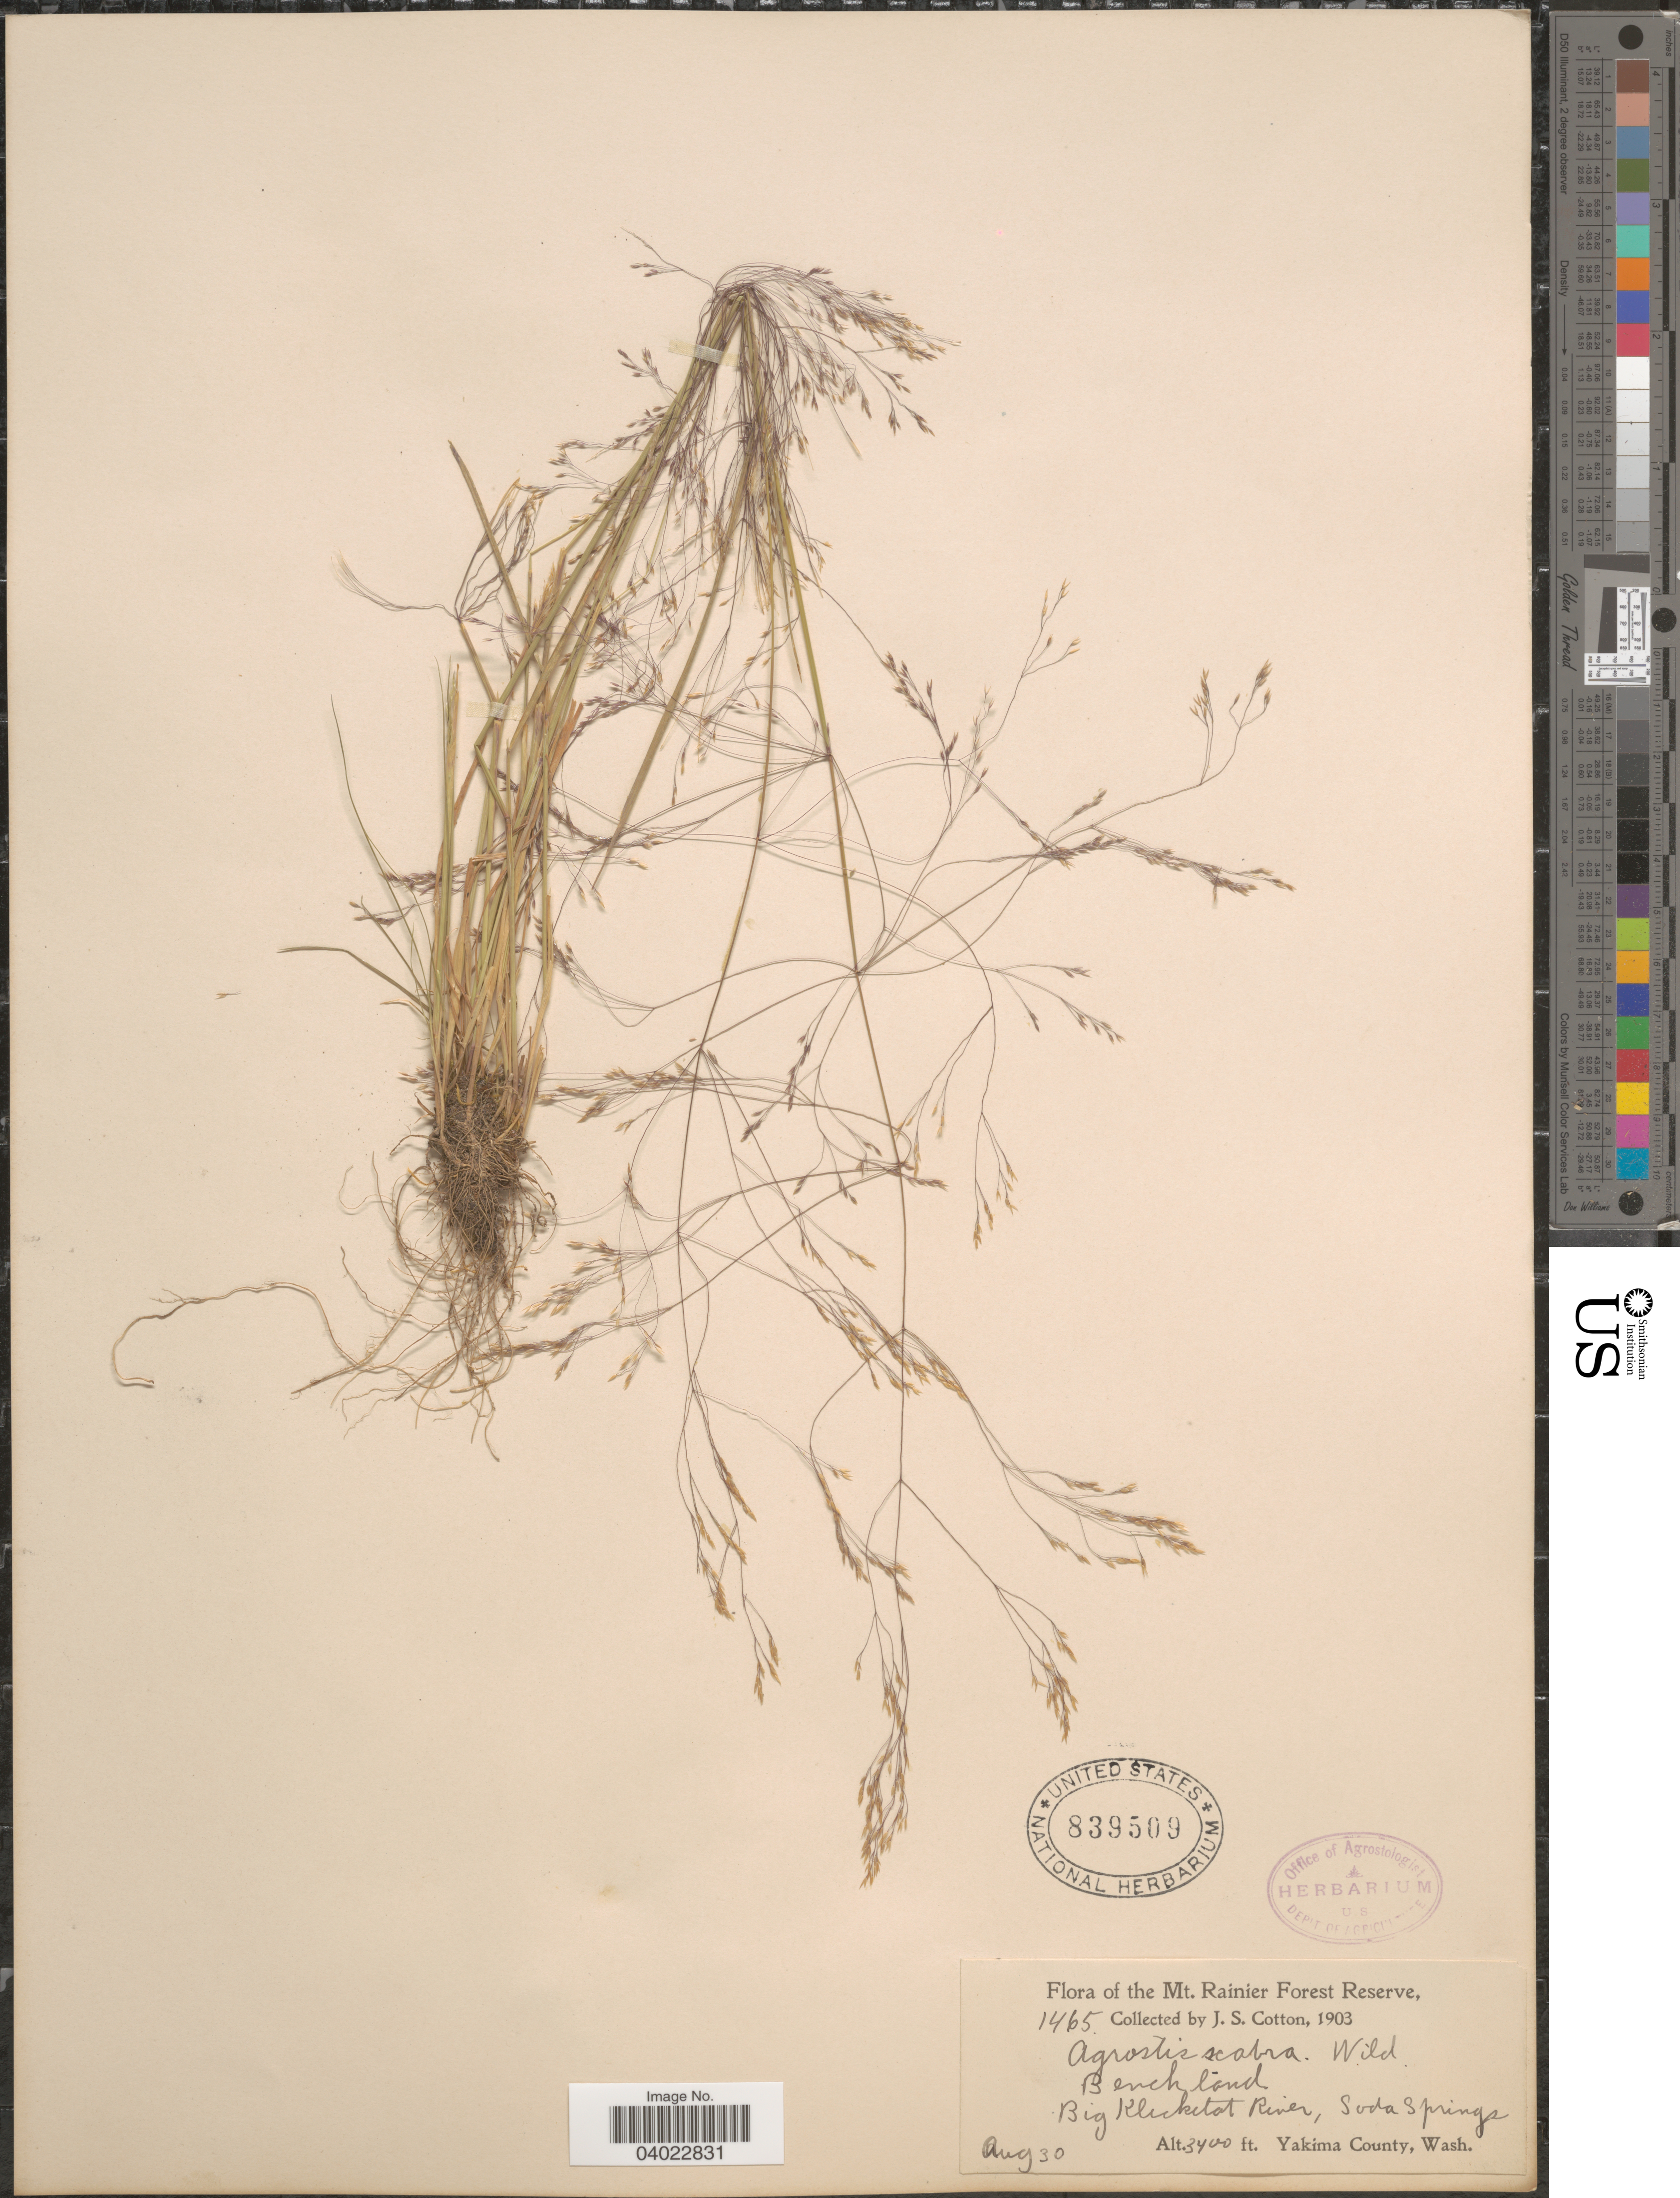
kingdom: Plantae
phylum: Tracheophyta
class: Liliopsida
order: Poales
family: Poaceae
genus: Agrostis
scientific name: Agrostis scabra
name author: Willd.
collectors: J. S. Cotton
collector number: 1465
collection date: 1903-08-30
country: United States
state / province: Washington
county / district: Yakima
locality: The Mt. Rainier Forest Reserve. Big Klickitat River, Soda Springs. Yakima County.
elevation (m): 1036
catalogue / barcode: US 839509